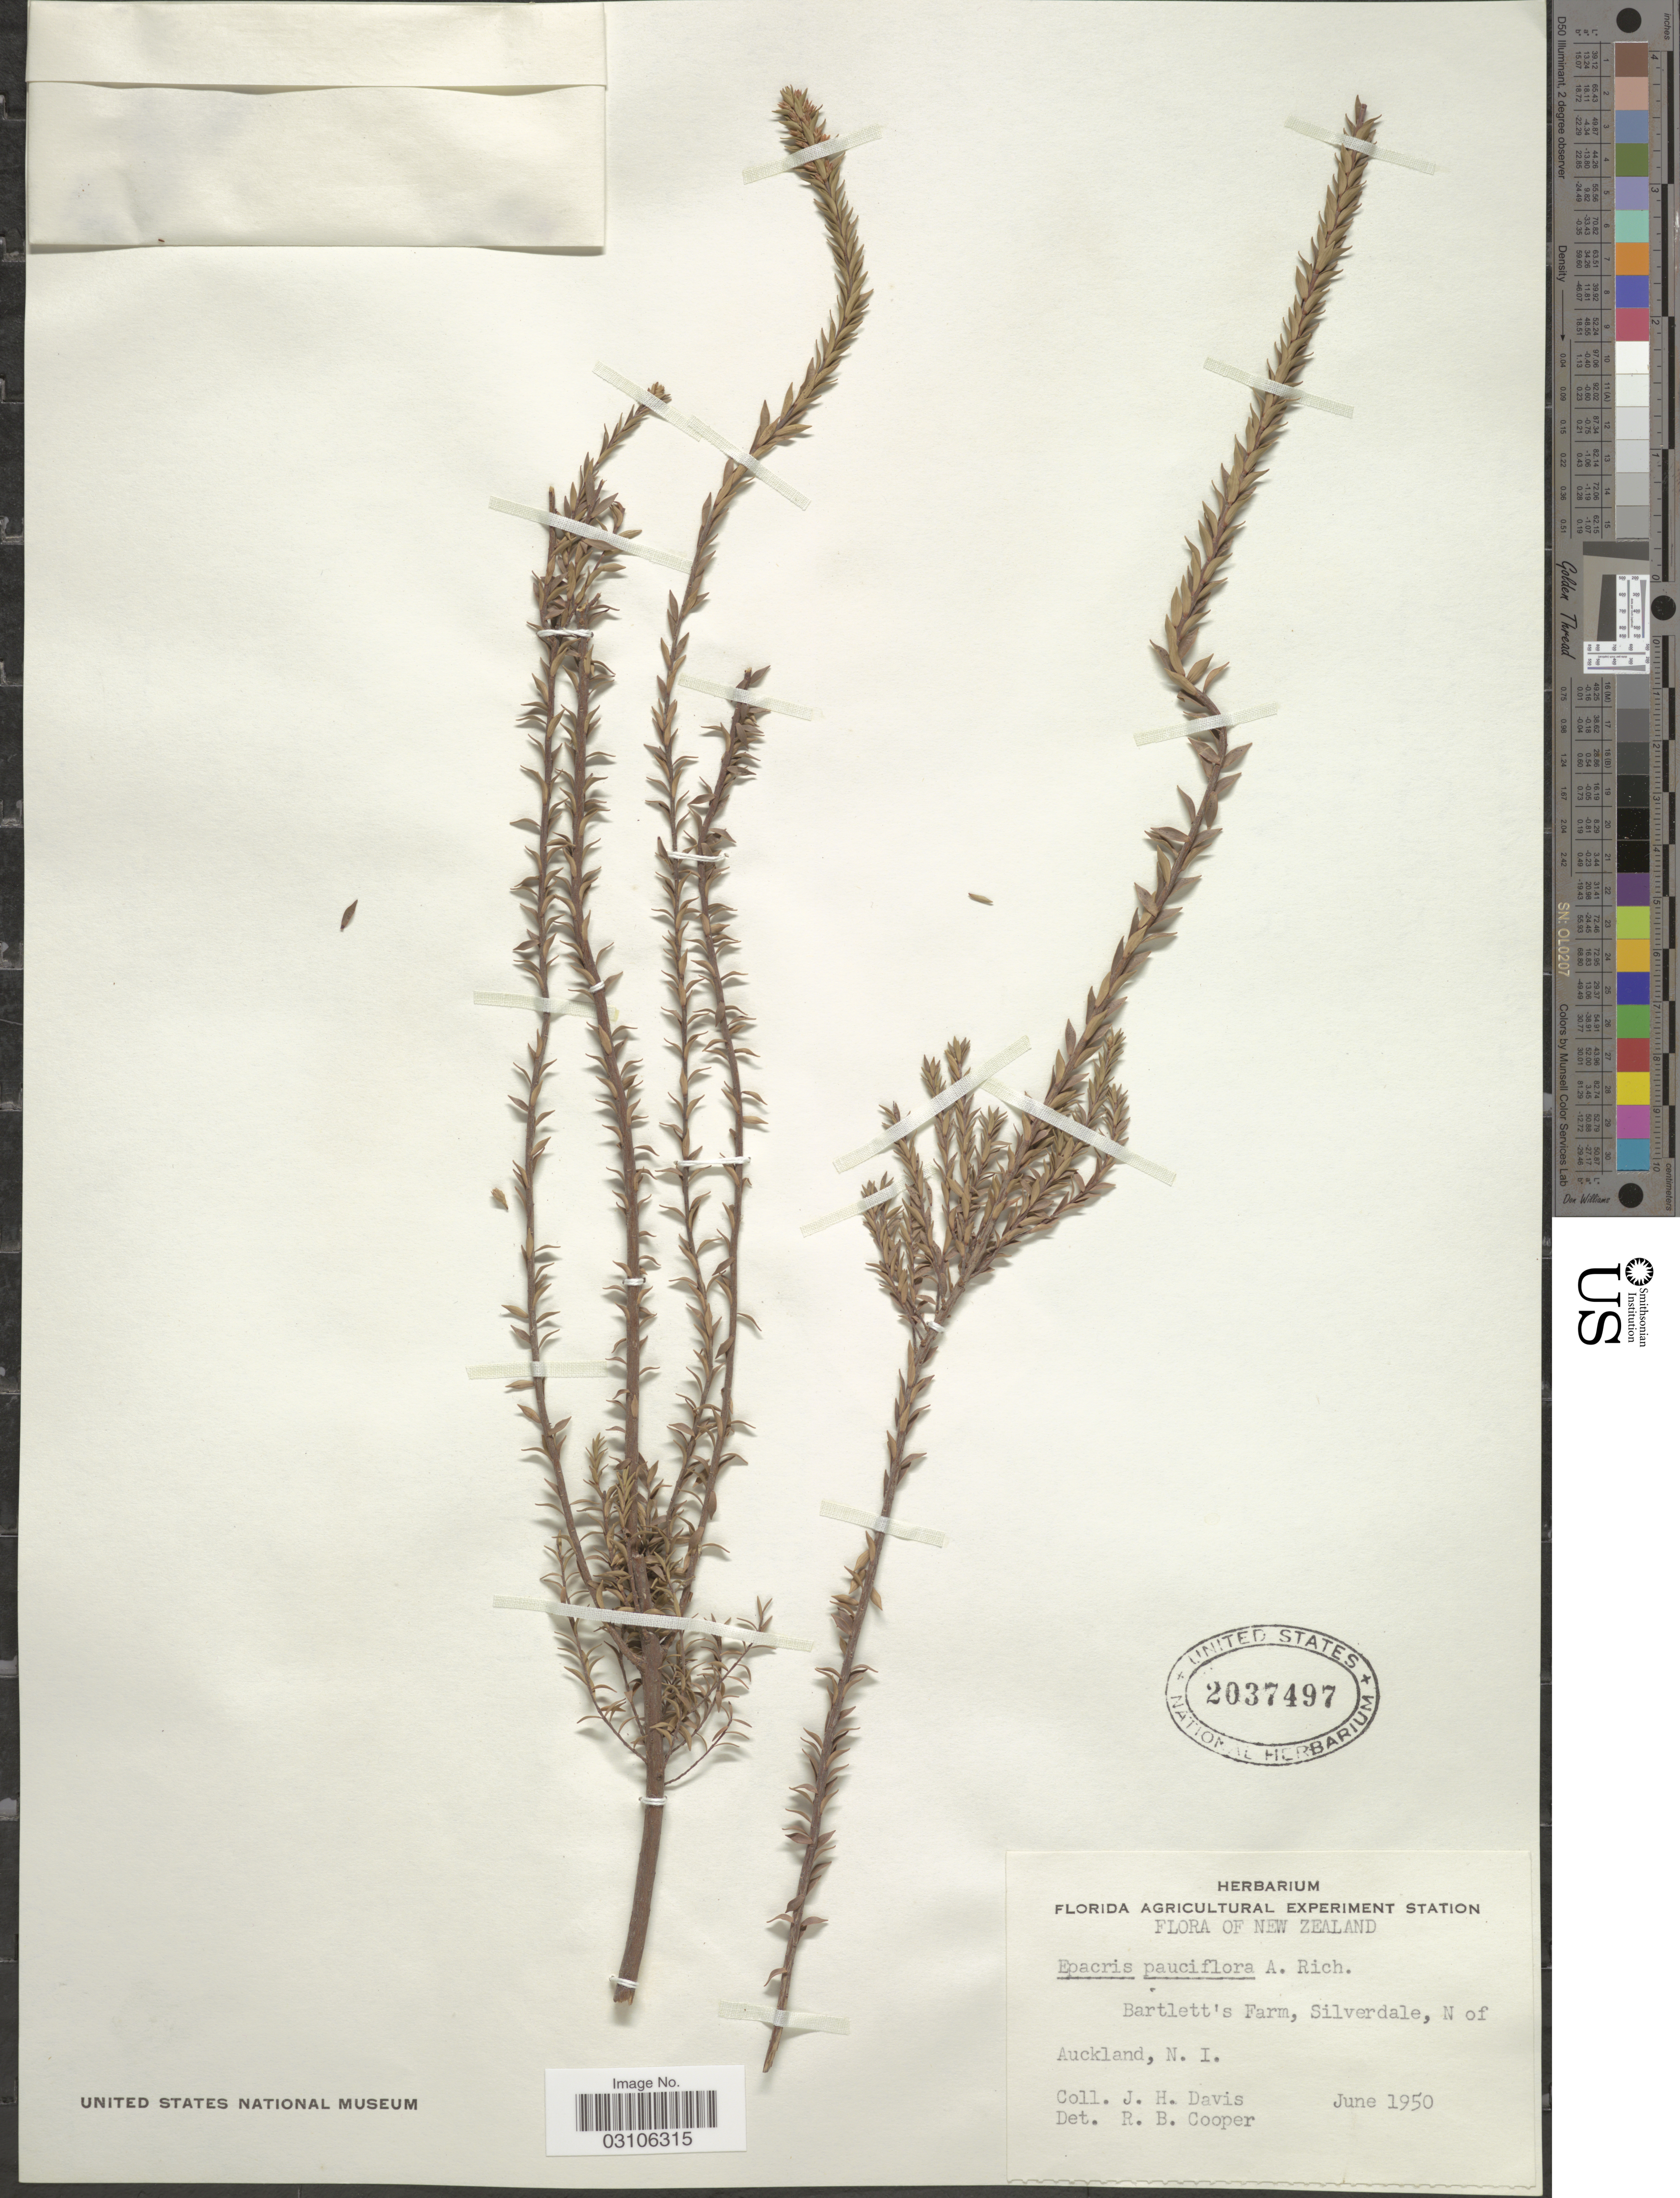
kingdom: Plantae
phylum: Tracheophyta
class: Magnoliopsida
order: Ericales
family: Ericaceae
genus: Epacris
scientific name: Epacris pauciflora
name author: A. Rich.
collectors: J. Davis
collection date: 1950-06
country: New Zealand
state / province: Auckland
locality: Bartlett's Farm, Silverdale, N of Auckland, N.I.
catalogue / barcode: US 2037497